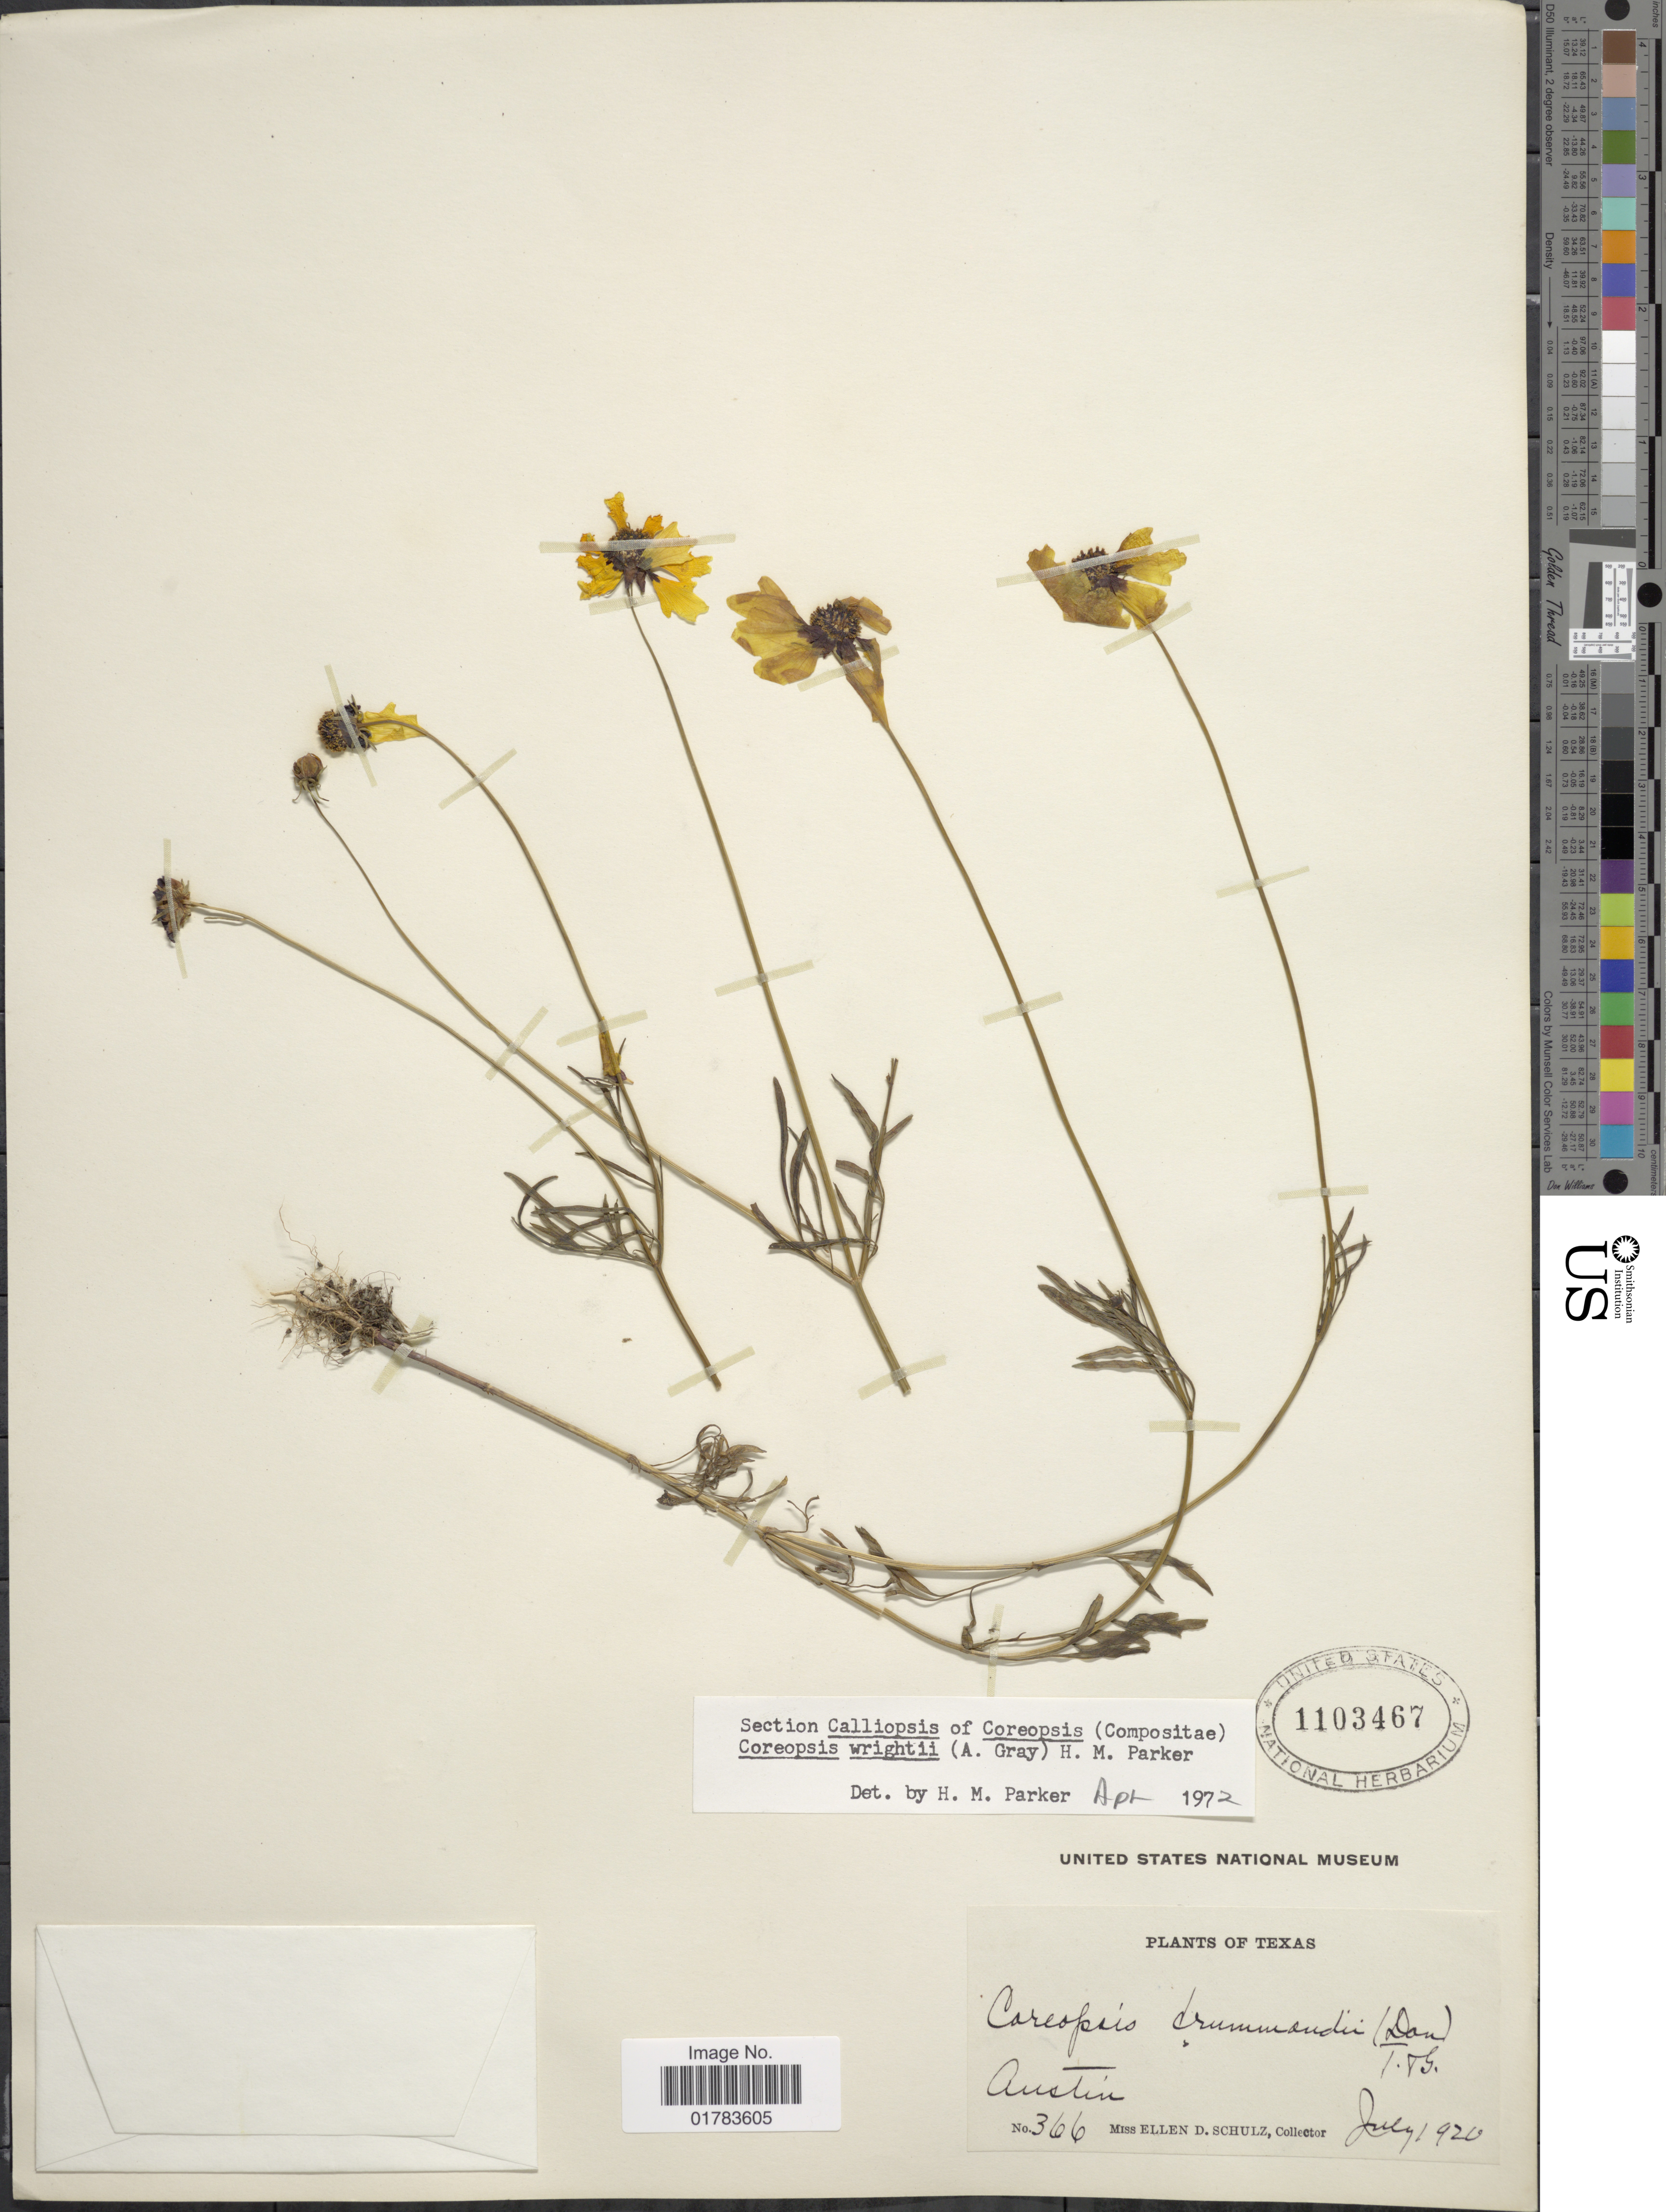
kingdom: Plantae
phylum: Tracheophyta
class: Magnoliopsida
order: Asterales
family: Asteraceae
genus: Coreopsis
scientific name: Coreopsis wrightii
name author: (A. Gray) Parker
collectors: E. D. Schulz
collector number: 366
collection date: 1920-07-01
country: United States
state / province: Texas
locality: Austin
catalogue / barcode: US 1103467